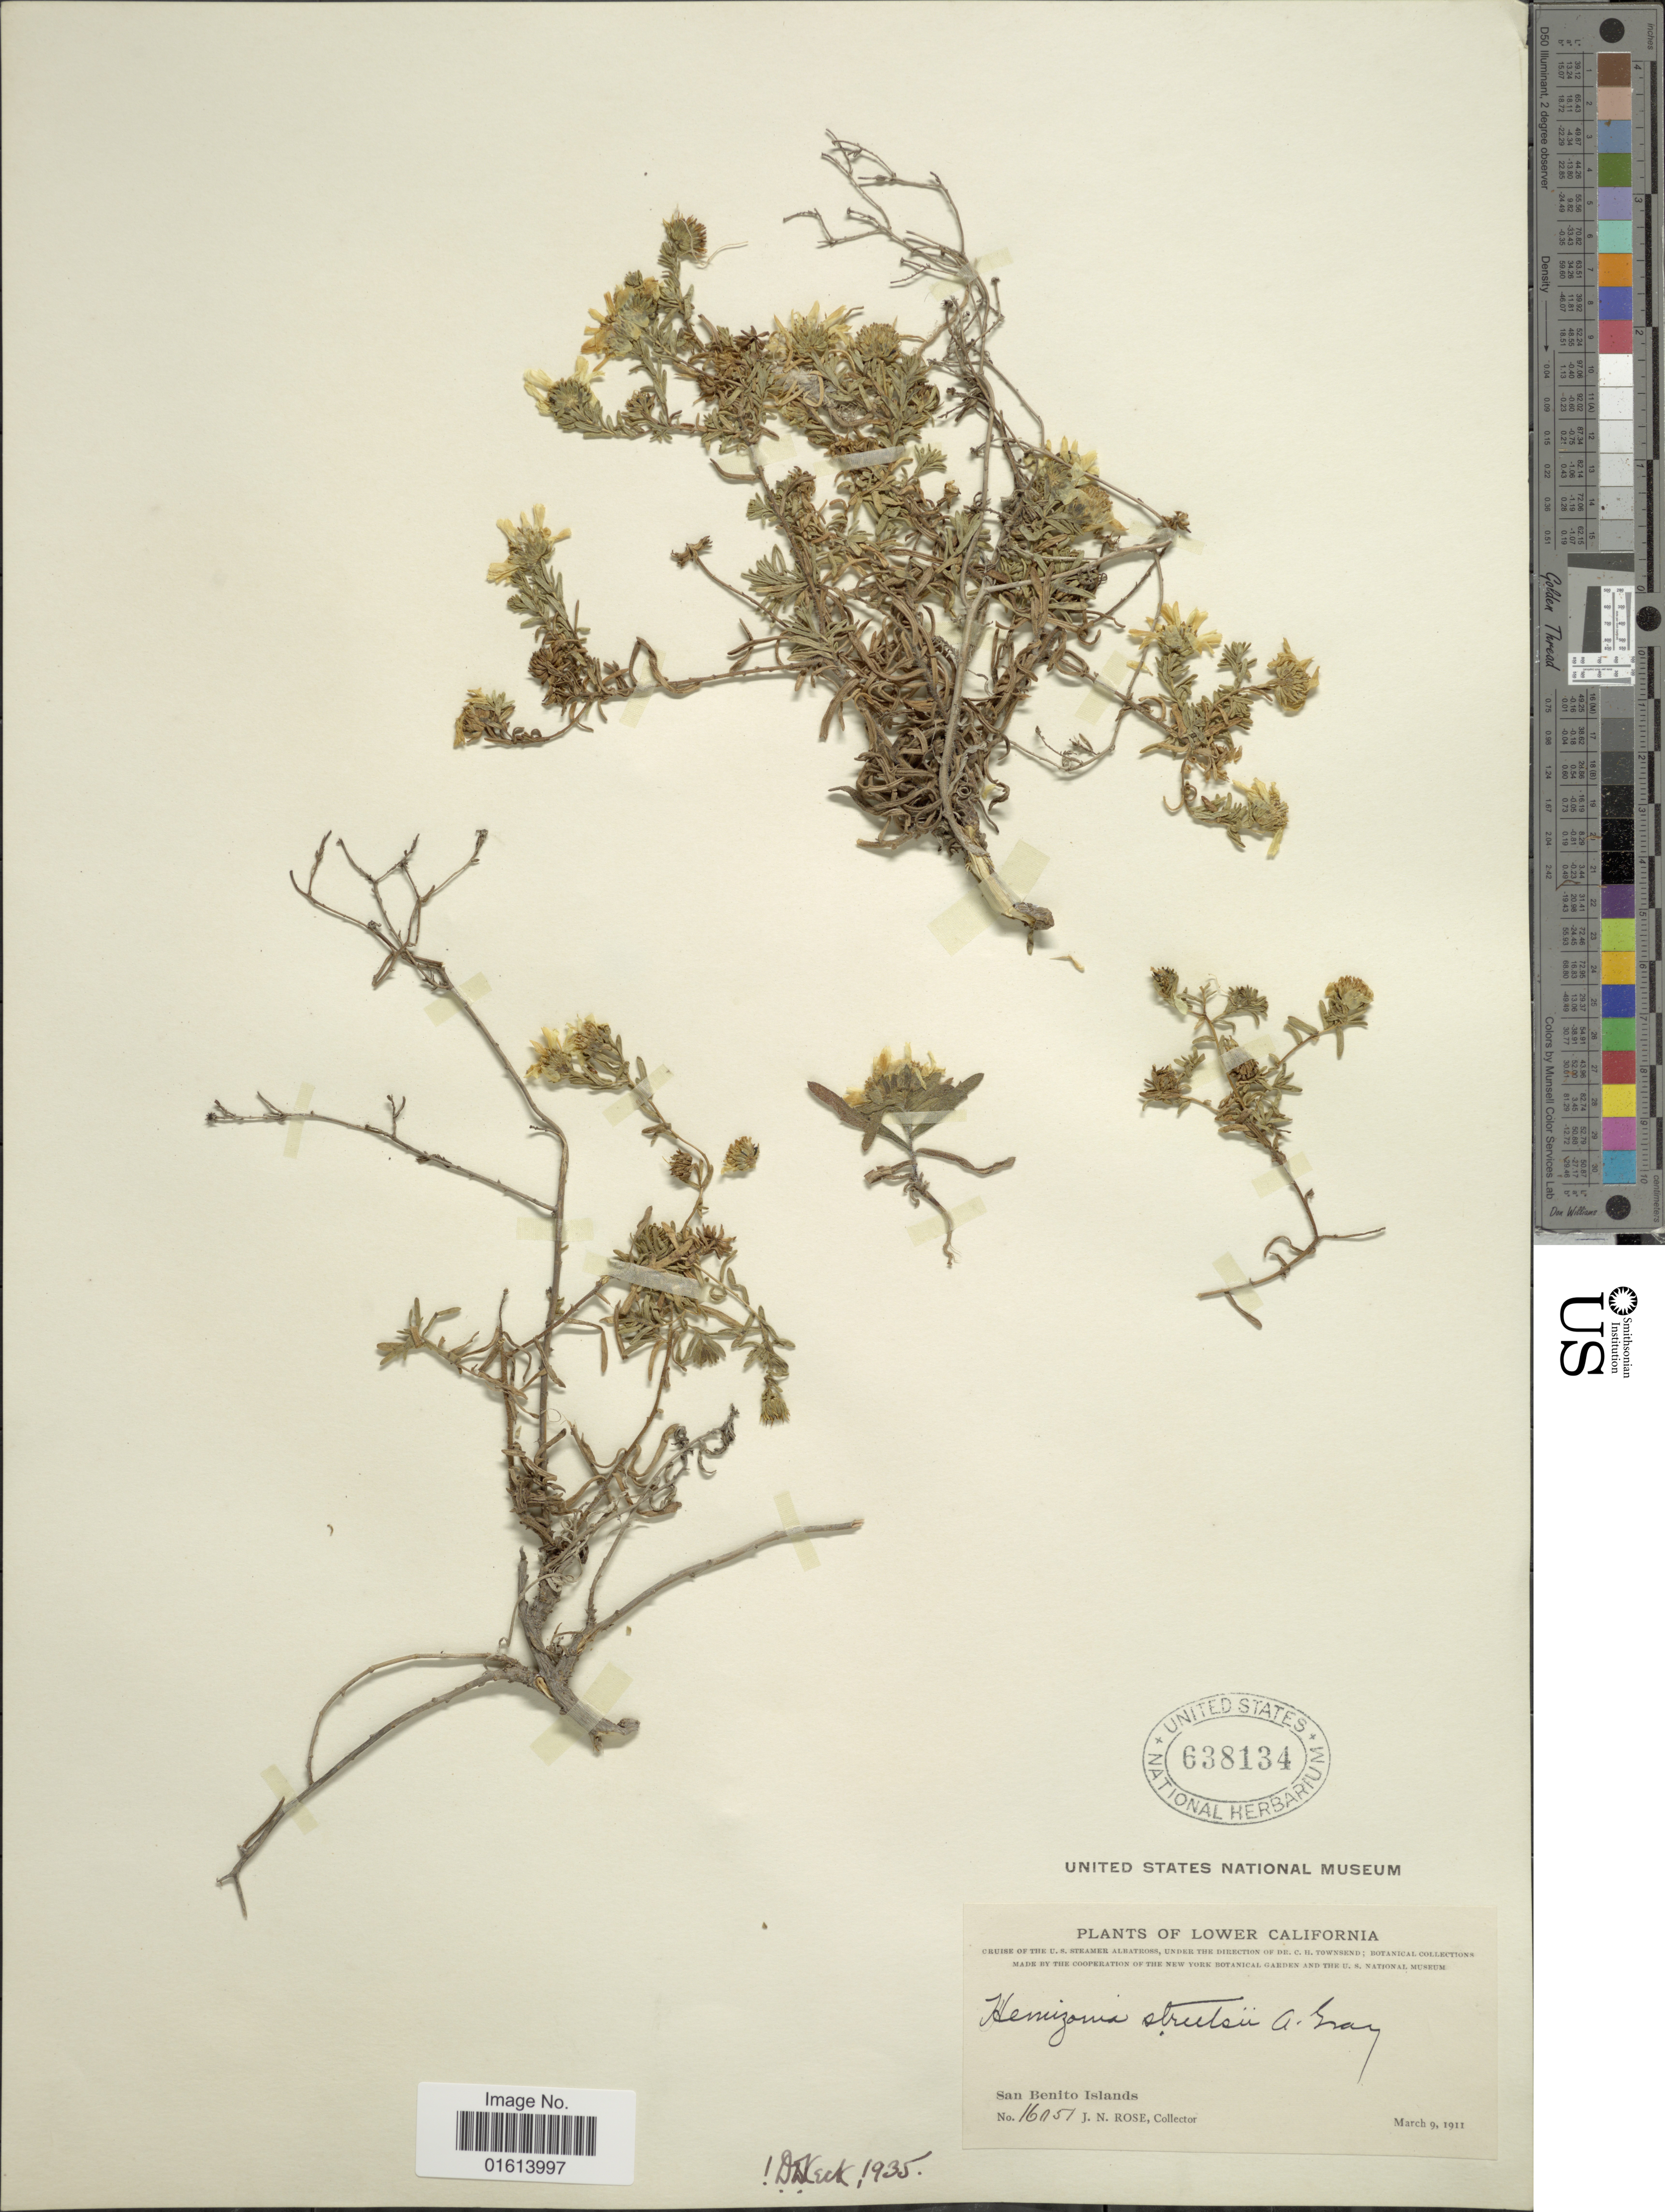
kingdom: Plantae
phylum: Tracheophyta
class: Magnoliopsida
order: Asterales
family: Asteraceae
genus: Deinandra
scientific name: Deinandra streetsii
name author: (A. Gray) B.G. Baldwin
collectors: J. N. Rose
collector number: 16051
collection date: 1911-03-09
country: Mexico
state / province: Baja California Norte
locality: Lower California, San Benito Islands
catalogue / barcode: US 638134